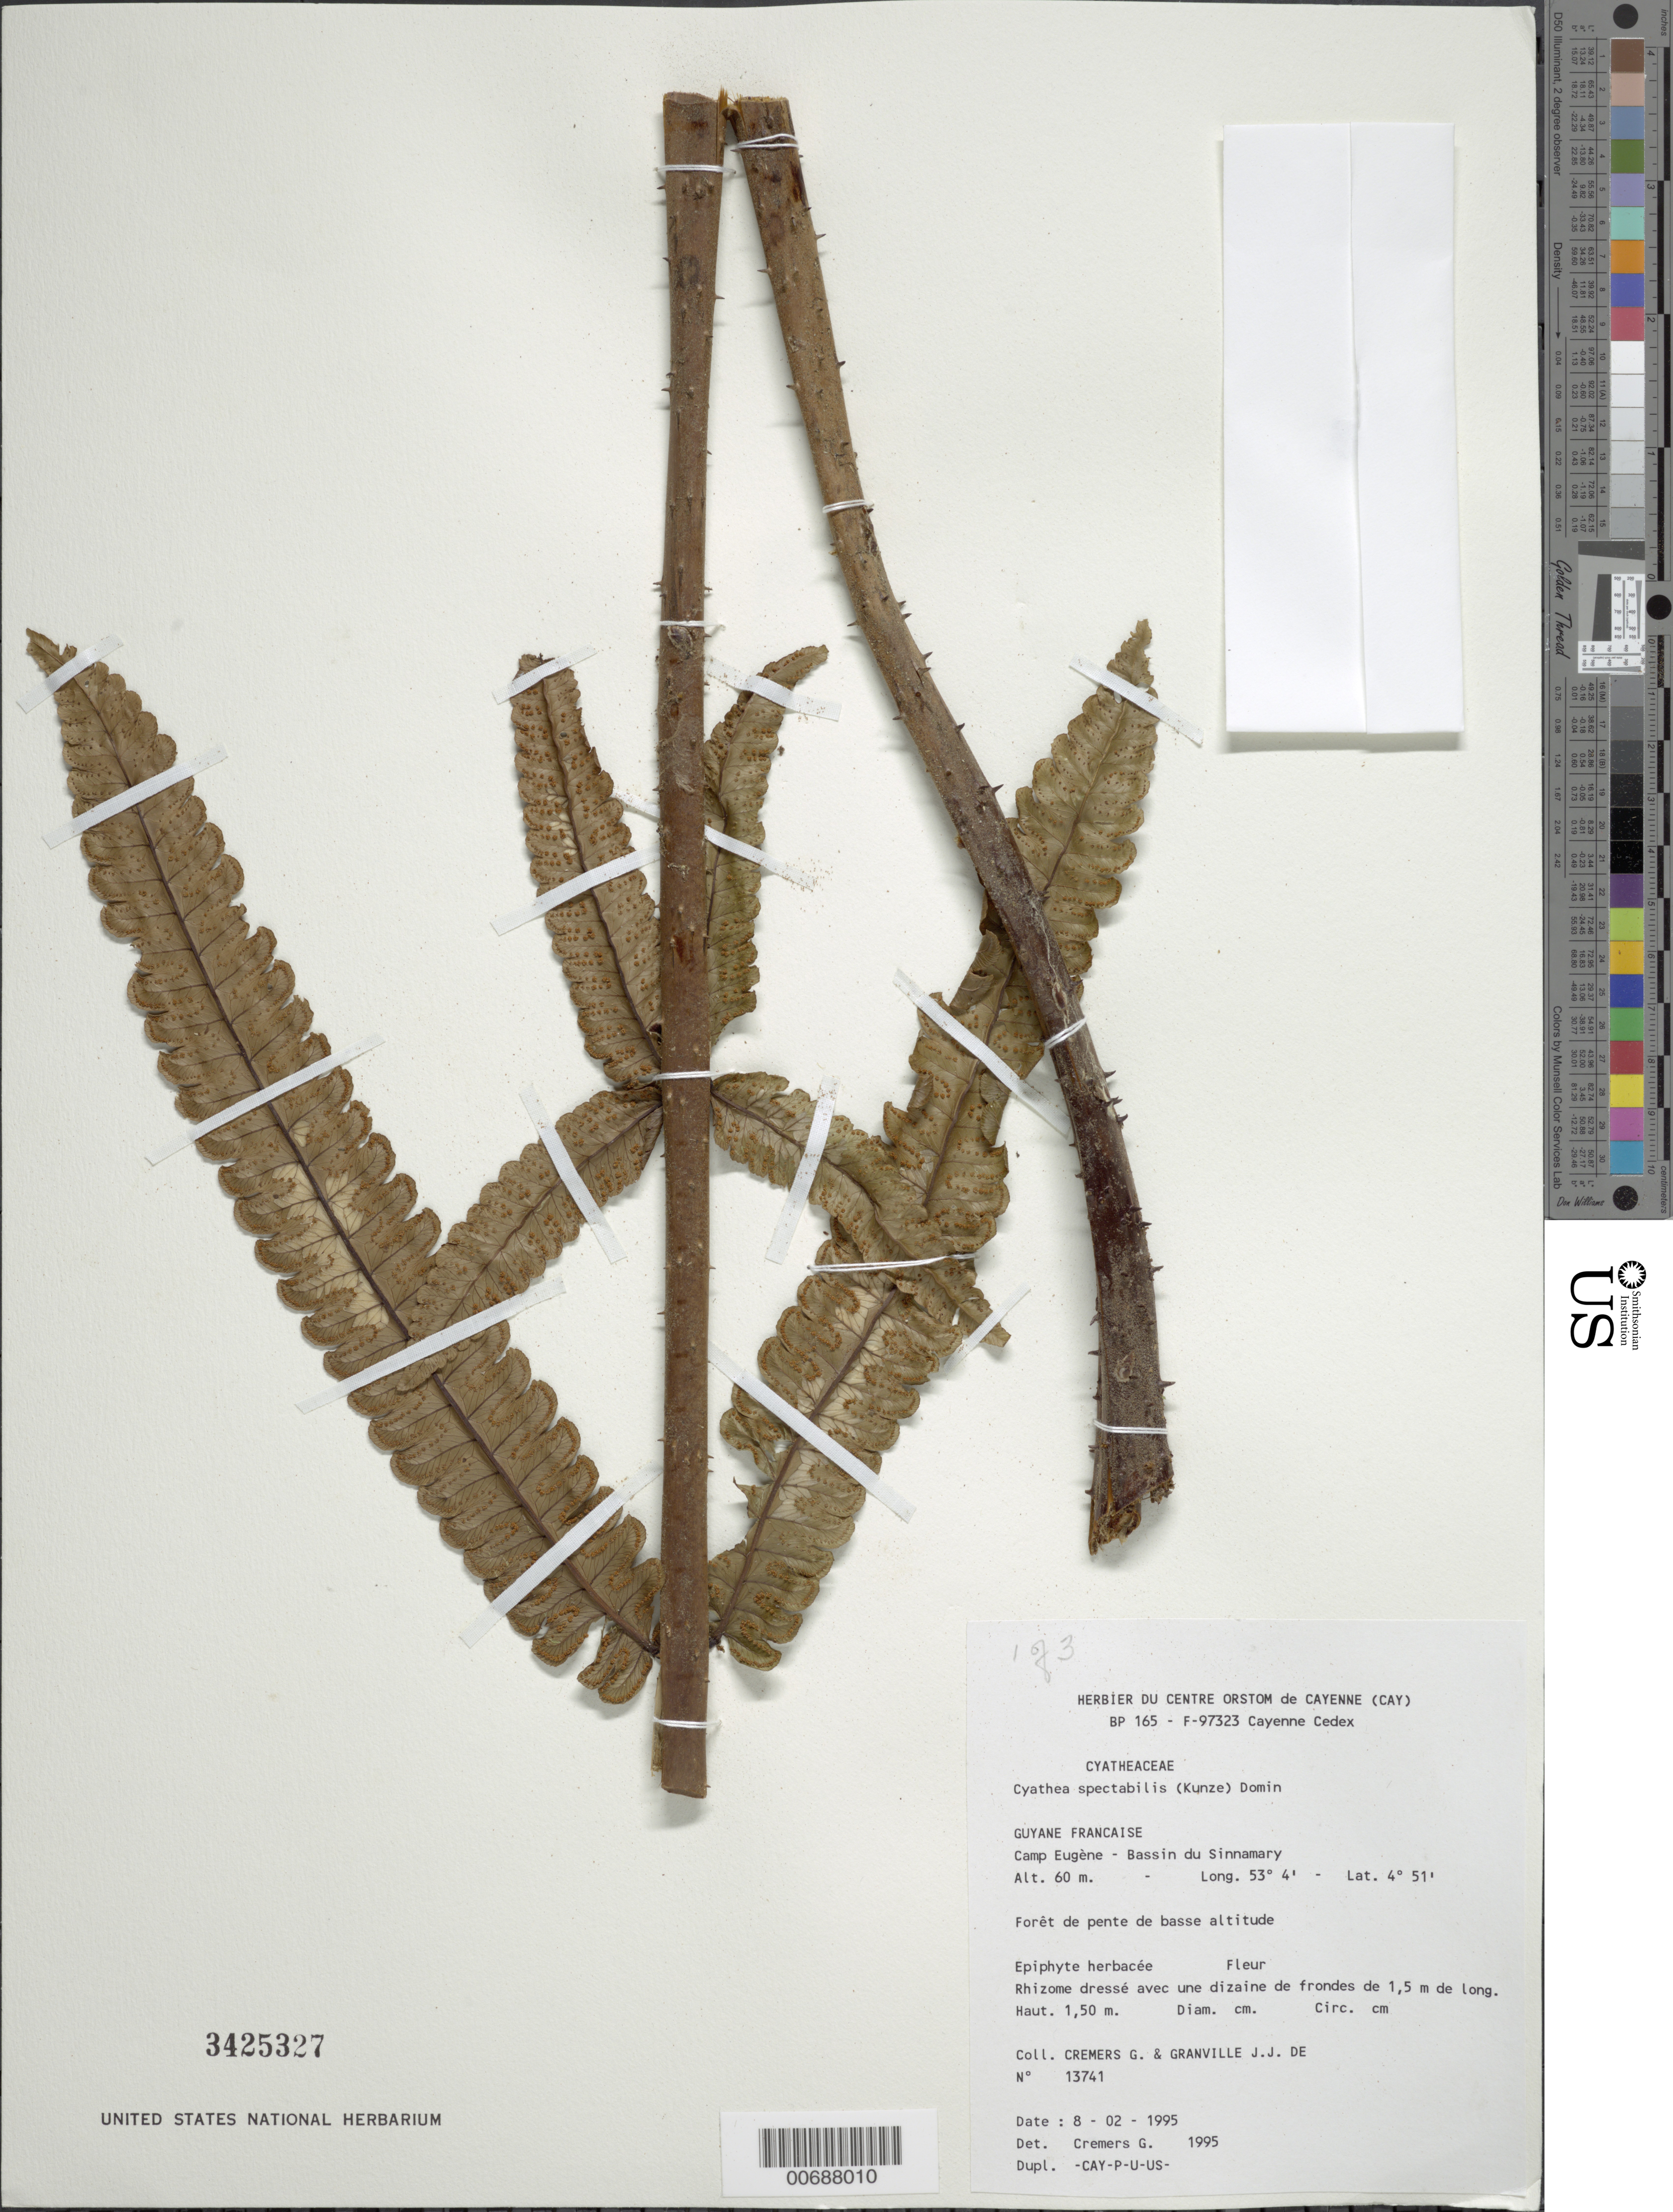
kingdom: Plantae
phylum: Tracheophyta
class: Polypodiopsida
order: Cyatheales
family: Cyatheaceae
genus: Cyathea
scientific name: Cyathea spectabilis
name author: (Kunze) Domin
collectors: G. Cremers & J.-J. de Granville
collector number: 13741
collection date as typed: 8-Feb-95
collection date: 1995-02-08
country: French Guiana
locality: Camp Eugène, Bassin du Sinnamary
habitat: Low slope forest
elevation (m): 60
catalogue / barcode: US 3425327